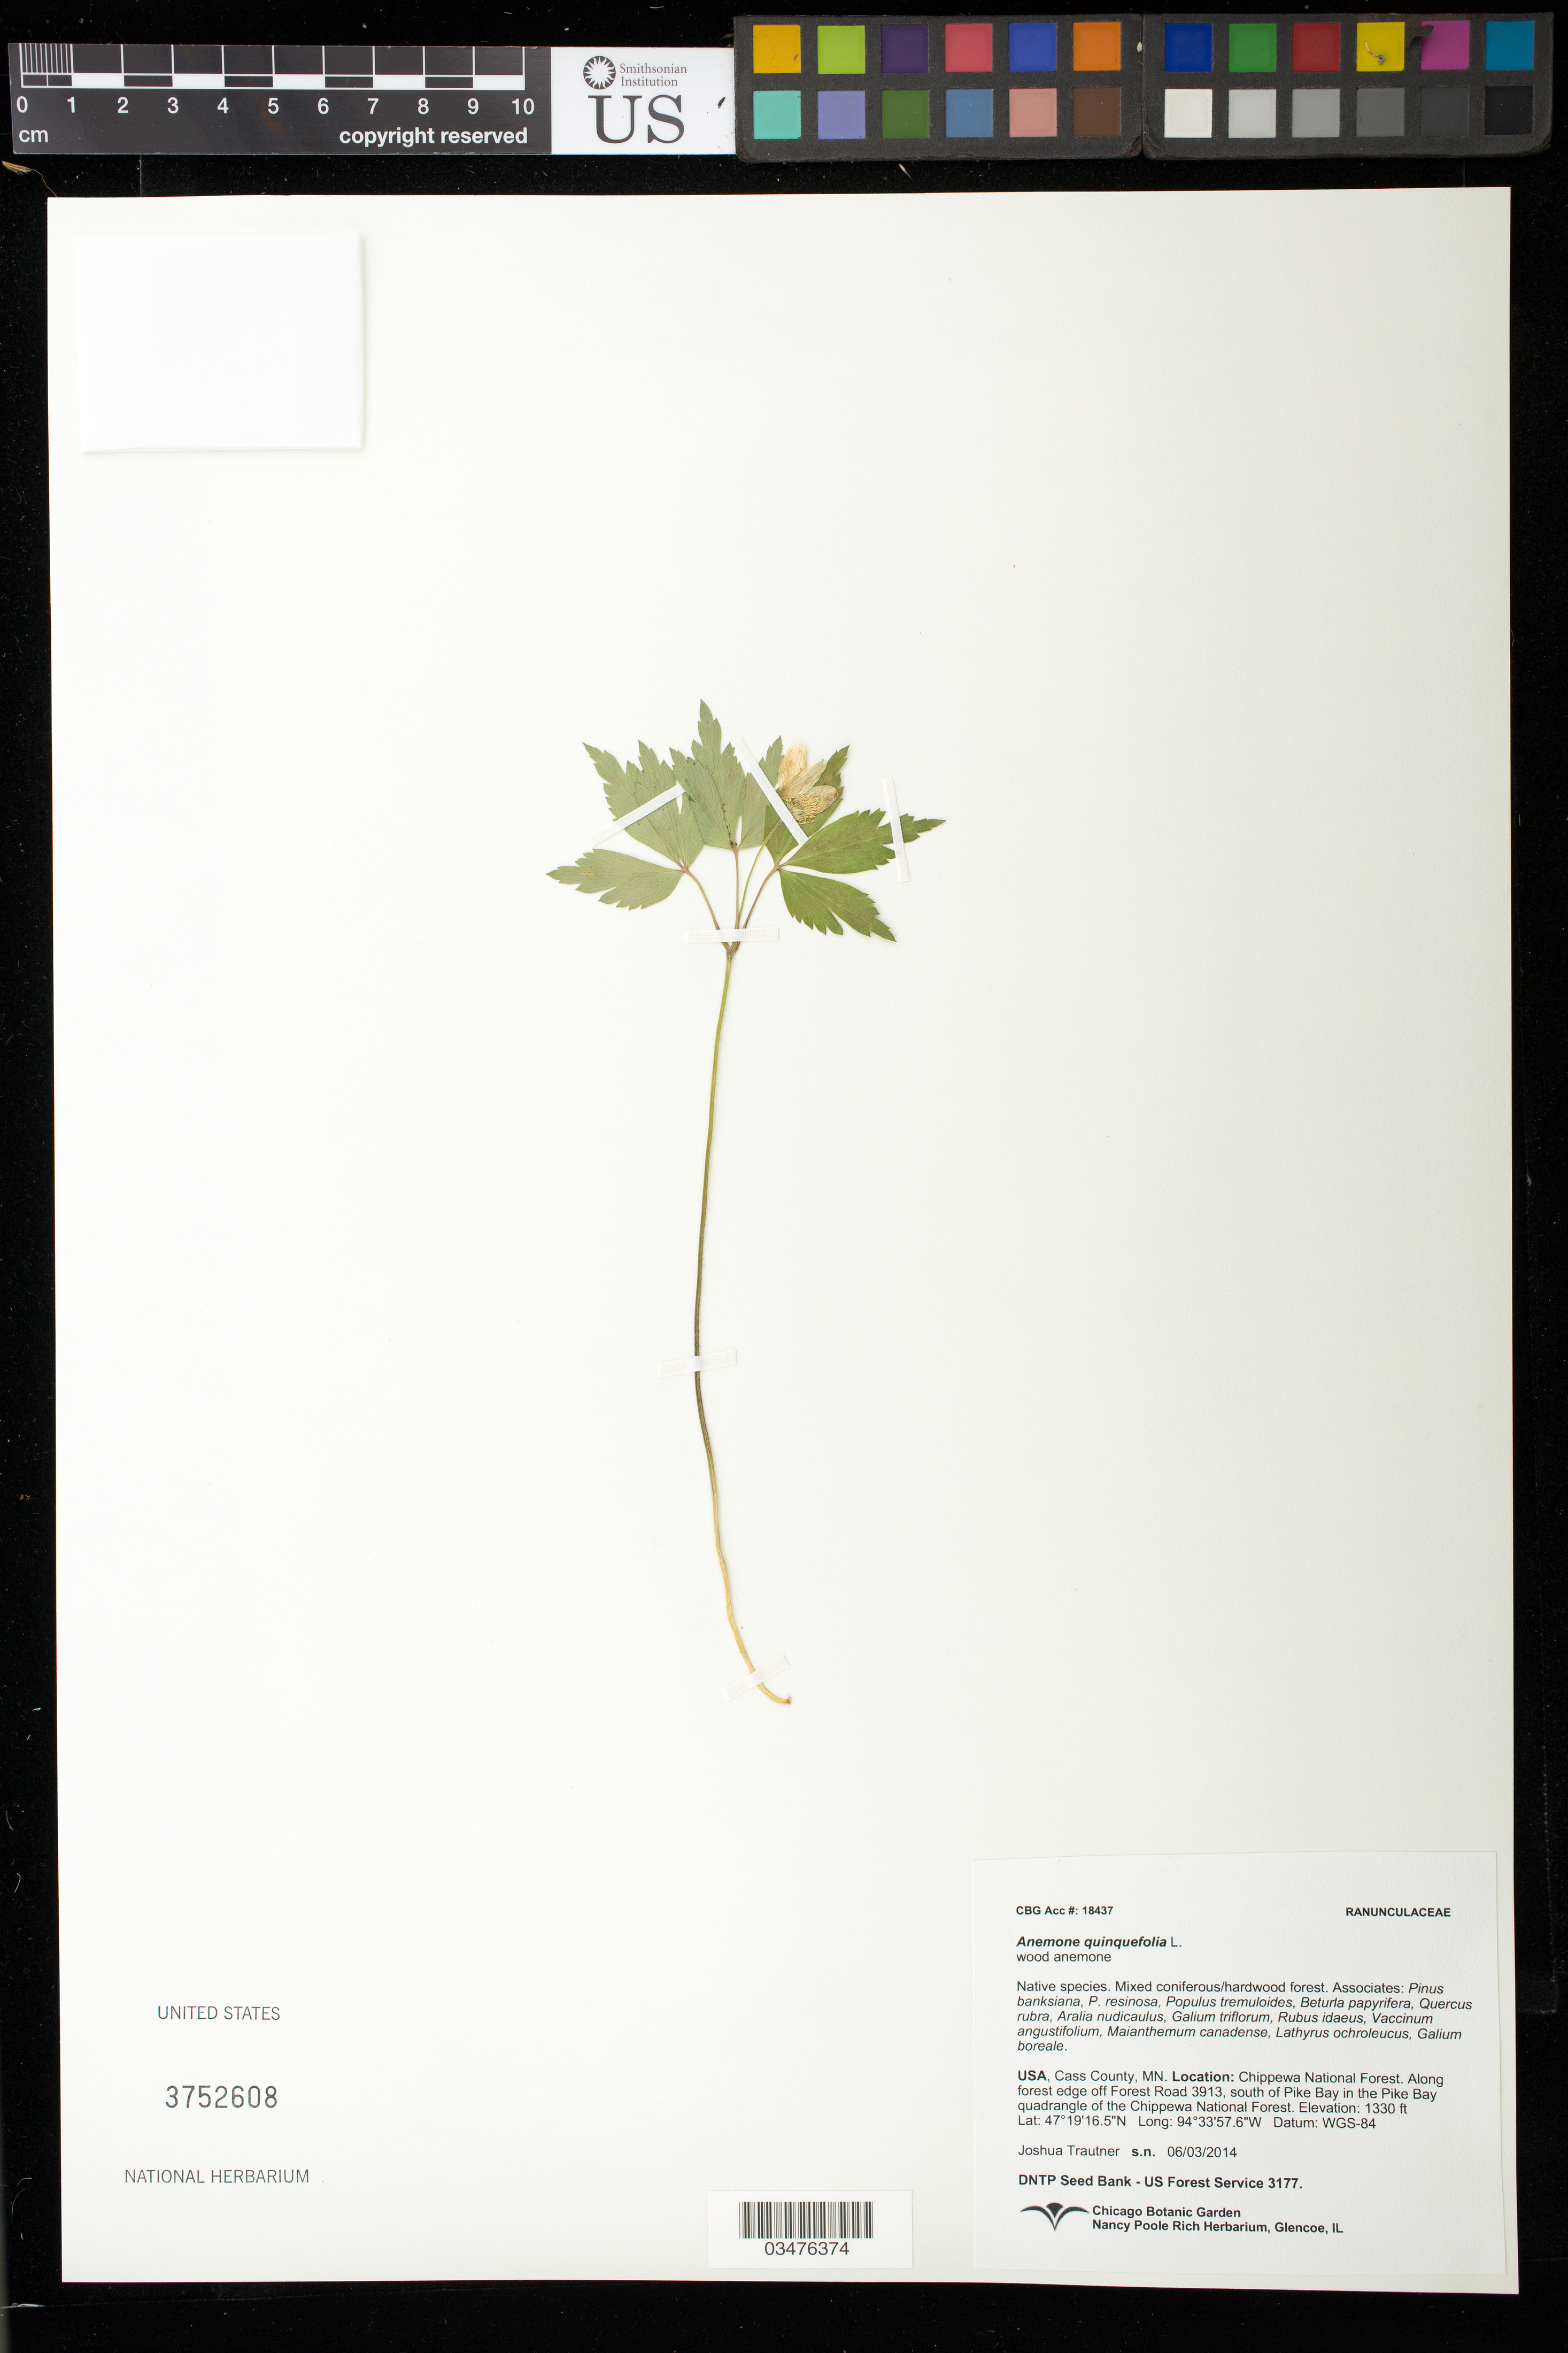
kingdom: Plantae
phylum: Tracheophyta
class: Magnoliopsida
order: Ranunculales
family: Ranunculaceae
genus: Anemone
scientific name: Anemone quinquefolia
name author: L.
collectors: J. Trautner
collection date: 2014-06-03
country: United States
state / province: Minnesota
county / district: Cass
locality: Chippewa National Forest, Pike Bay quadrangle, S of Pike Bay.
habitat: Mixed coniferous/hardwood forest. With Pinus banksiana, Pinus resinosa, Quercus rubra, ect.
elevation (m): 405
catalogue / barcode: US 3752608